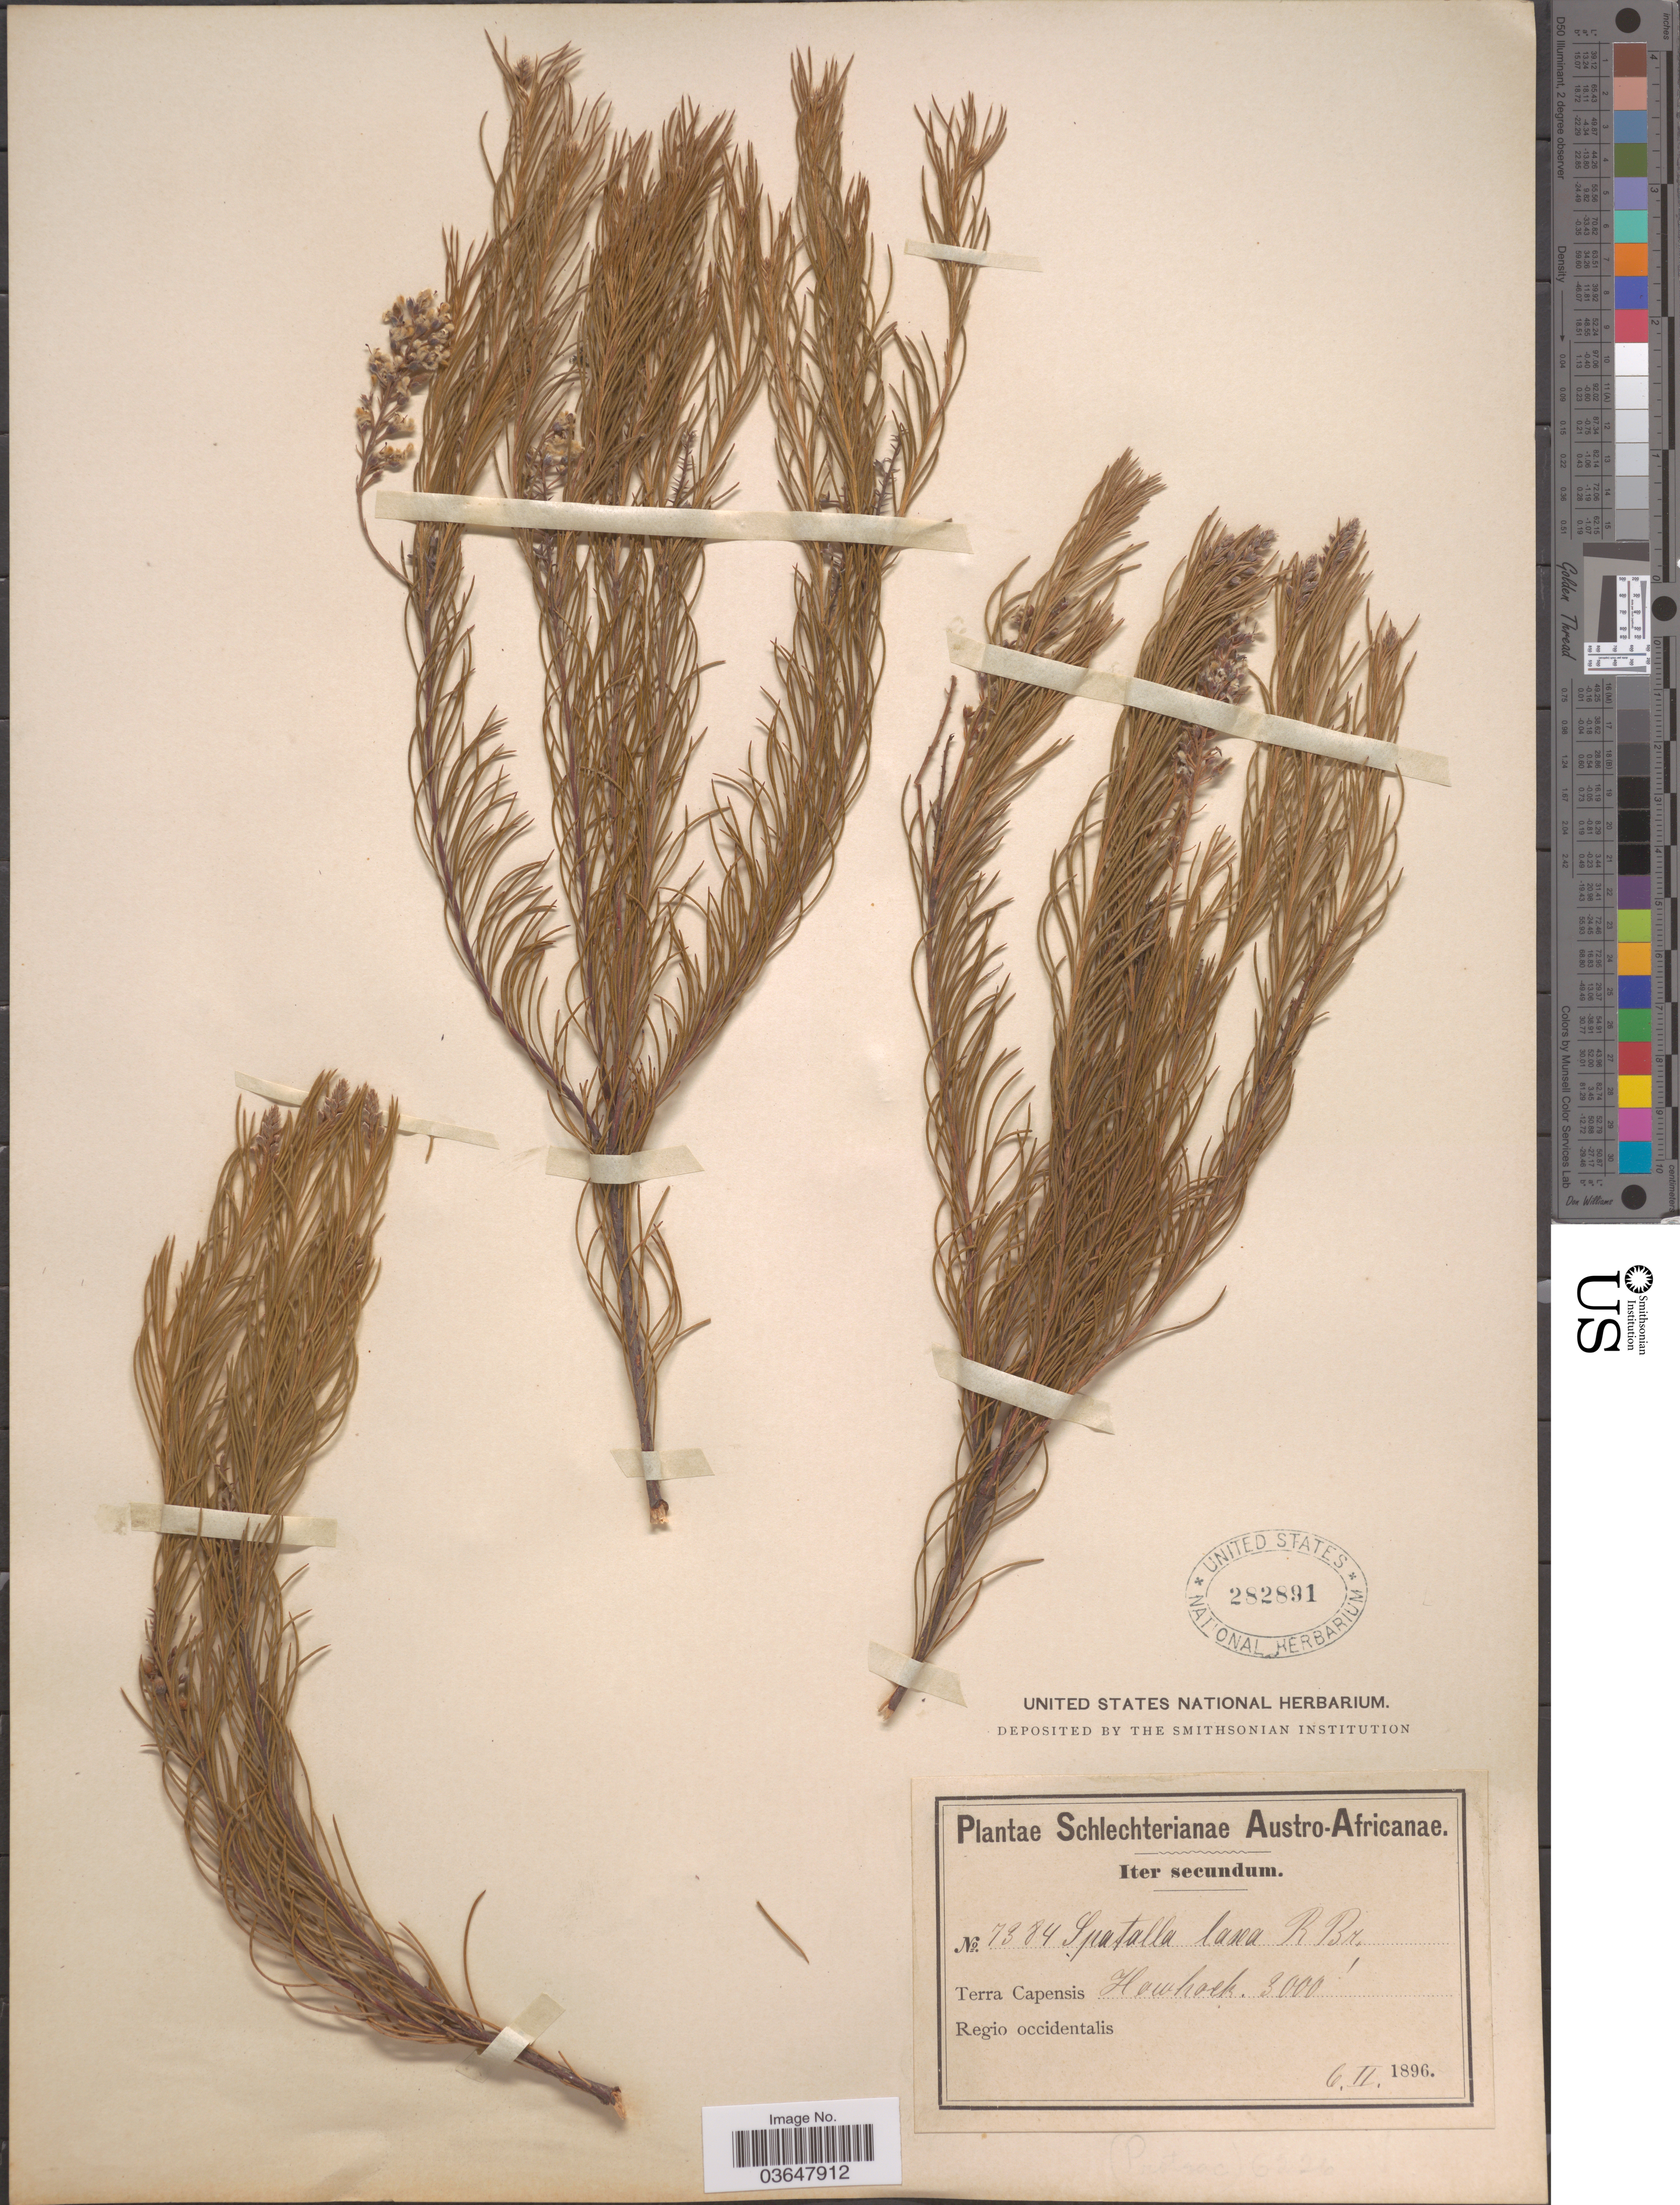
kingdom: Plantae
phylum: Tracheophyta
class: Magnoliopsida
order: Proteales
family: Proteaceae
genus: Spatalla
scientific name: Spatalla racemosa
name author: Druce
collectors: Schlechter, --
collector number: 7384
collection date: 1896-02-06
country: South Africa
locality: Austro-Africanae. Terra Capensis Howhoek. Regio occidentalis.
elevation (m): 914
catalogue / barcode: US 282891